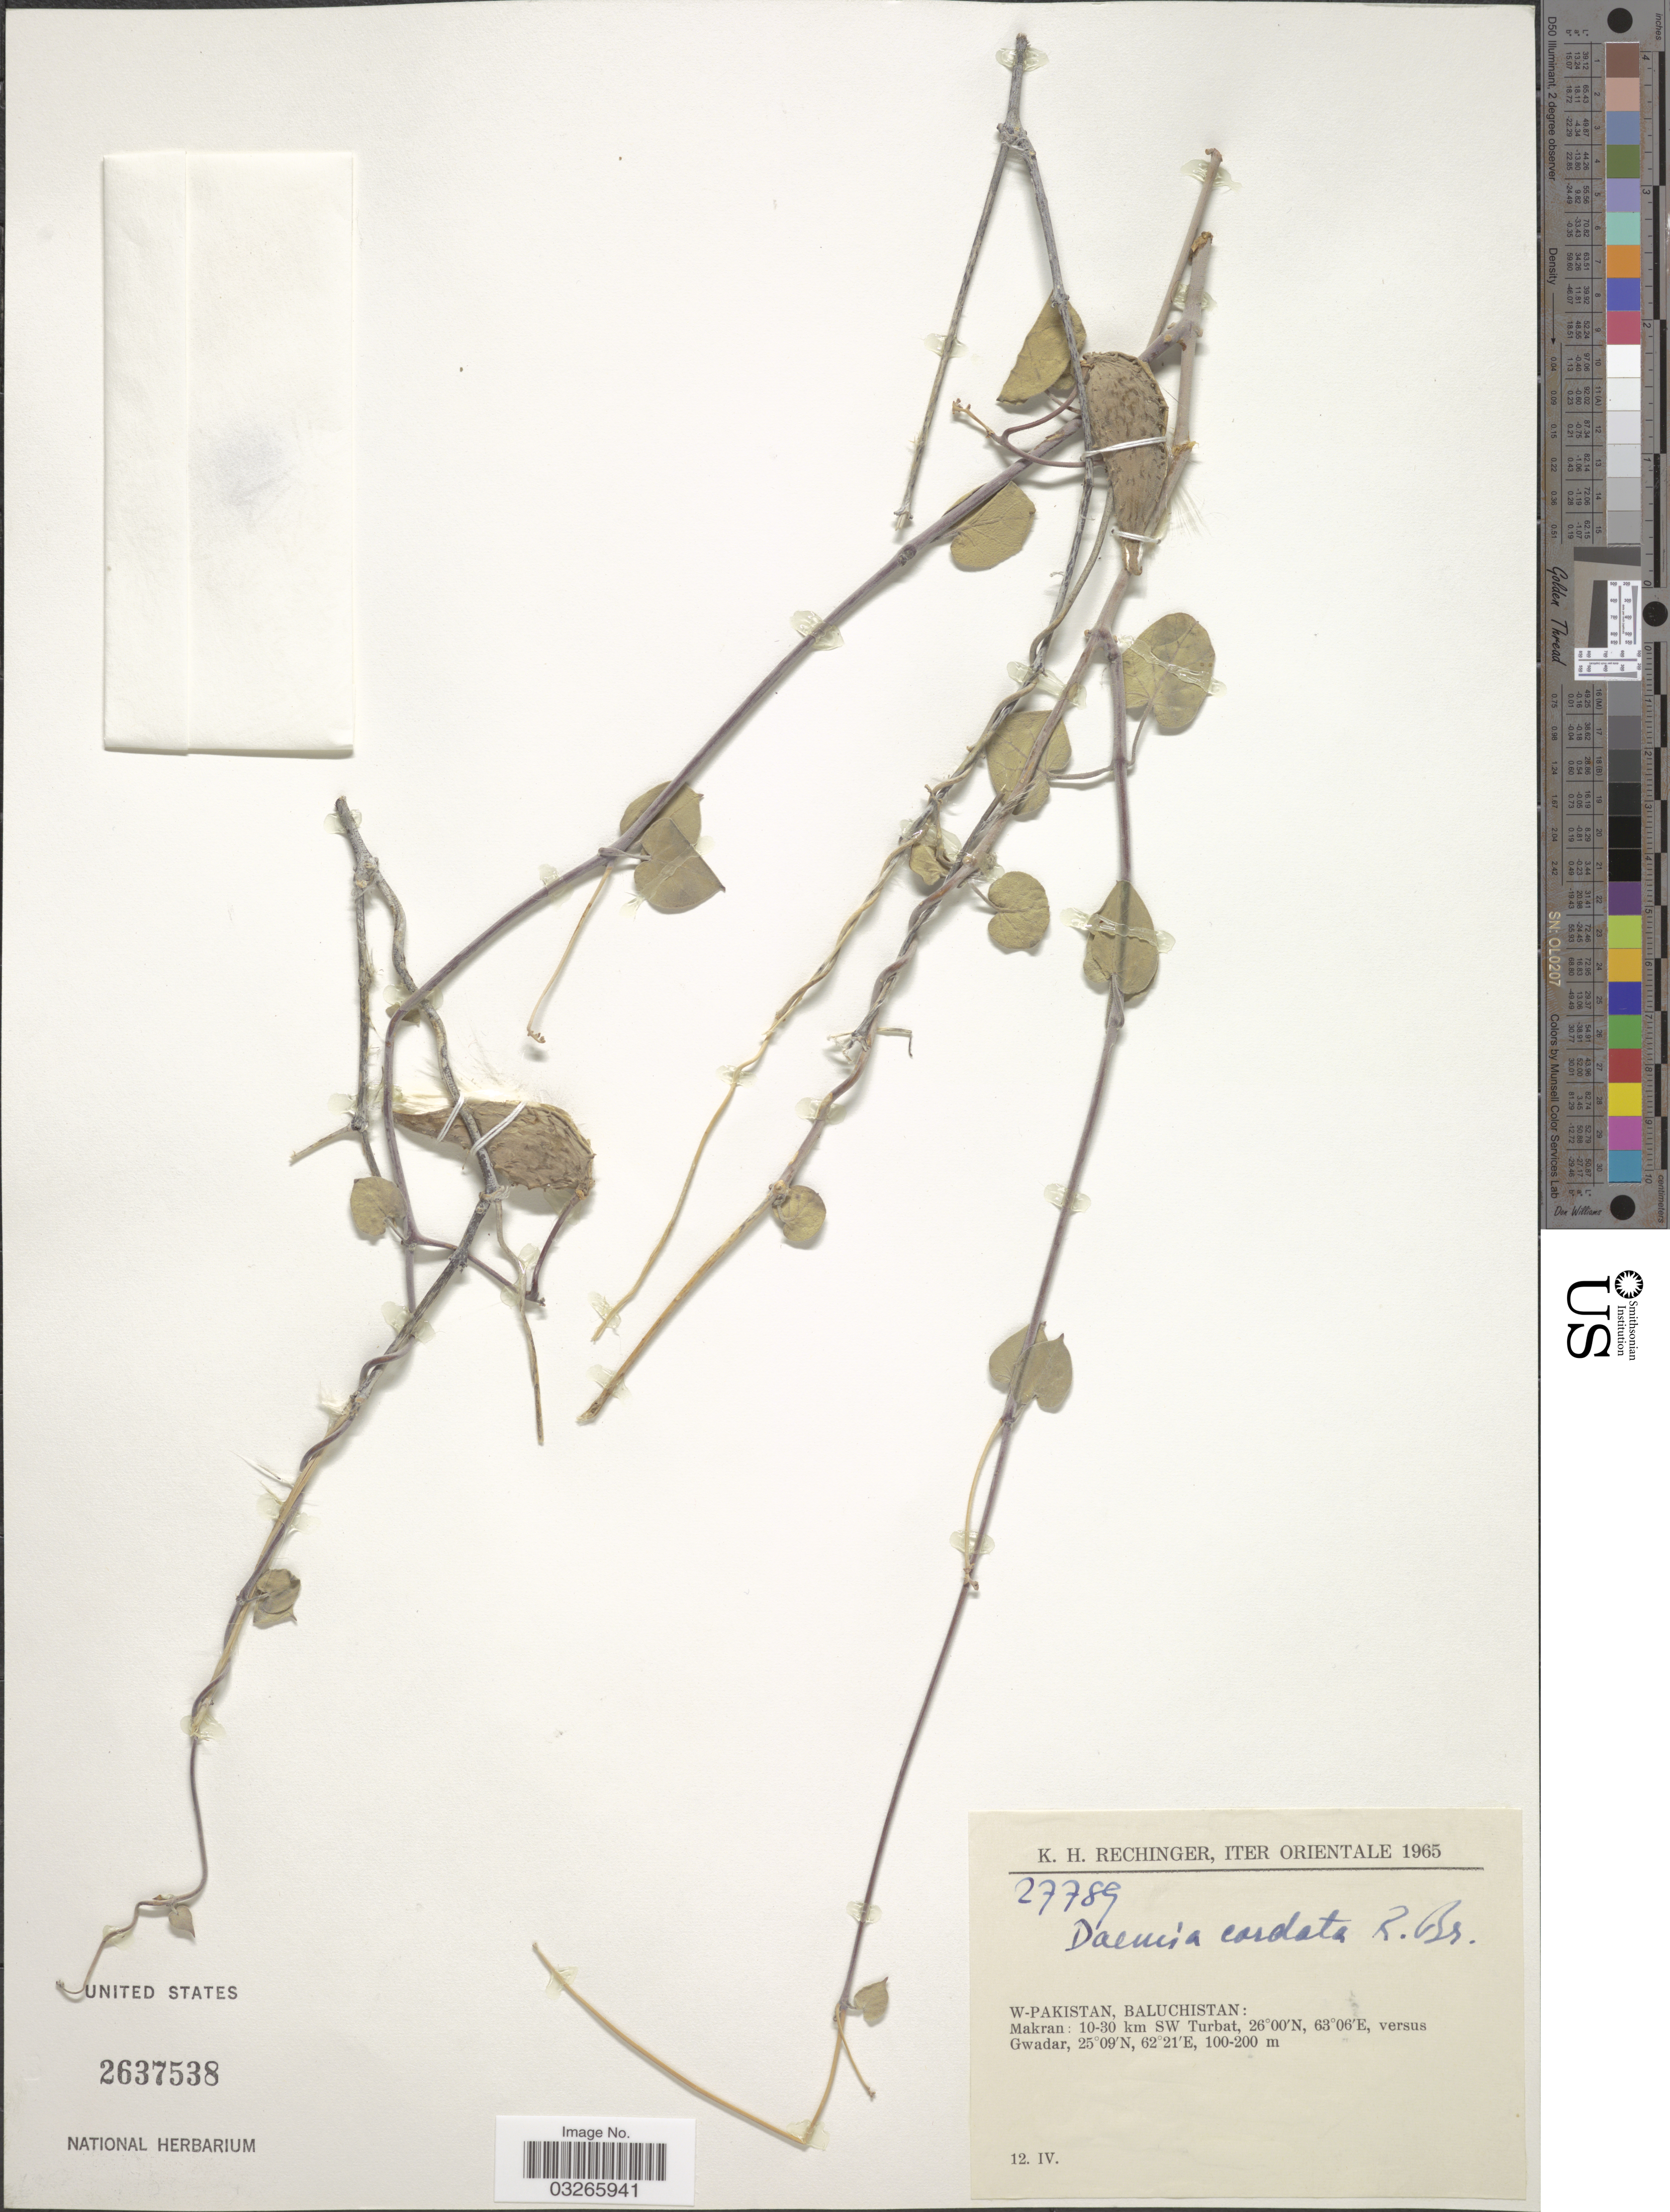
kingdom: Plantae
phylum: Tracheophyta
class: Magnoliopsida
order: Gentianales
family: Apocynaceae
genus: Doemia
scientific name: Doemia cordata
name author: (Forssk.) R. Br.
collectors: K. H. Rechinger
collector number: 27789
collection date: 1965-04-12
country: Pakistan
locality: W. Pakistan, Baluchistan: Makran: 10-30 km SW Turbat, versus Gwadar.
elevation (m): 100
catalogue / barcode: US 2637538